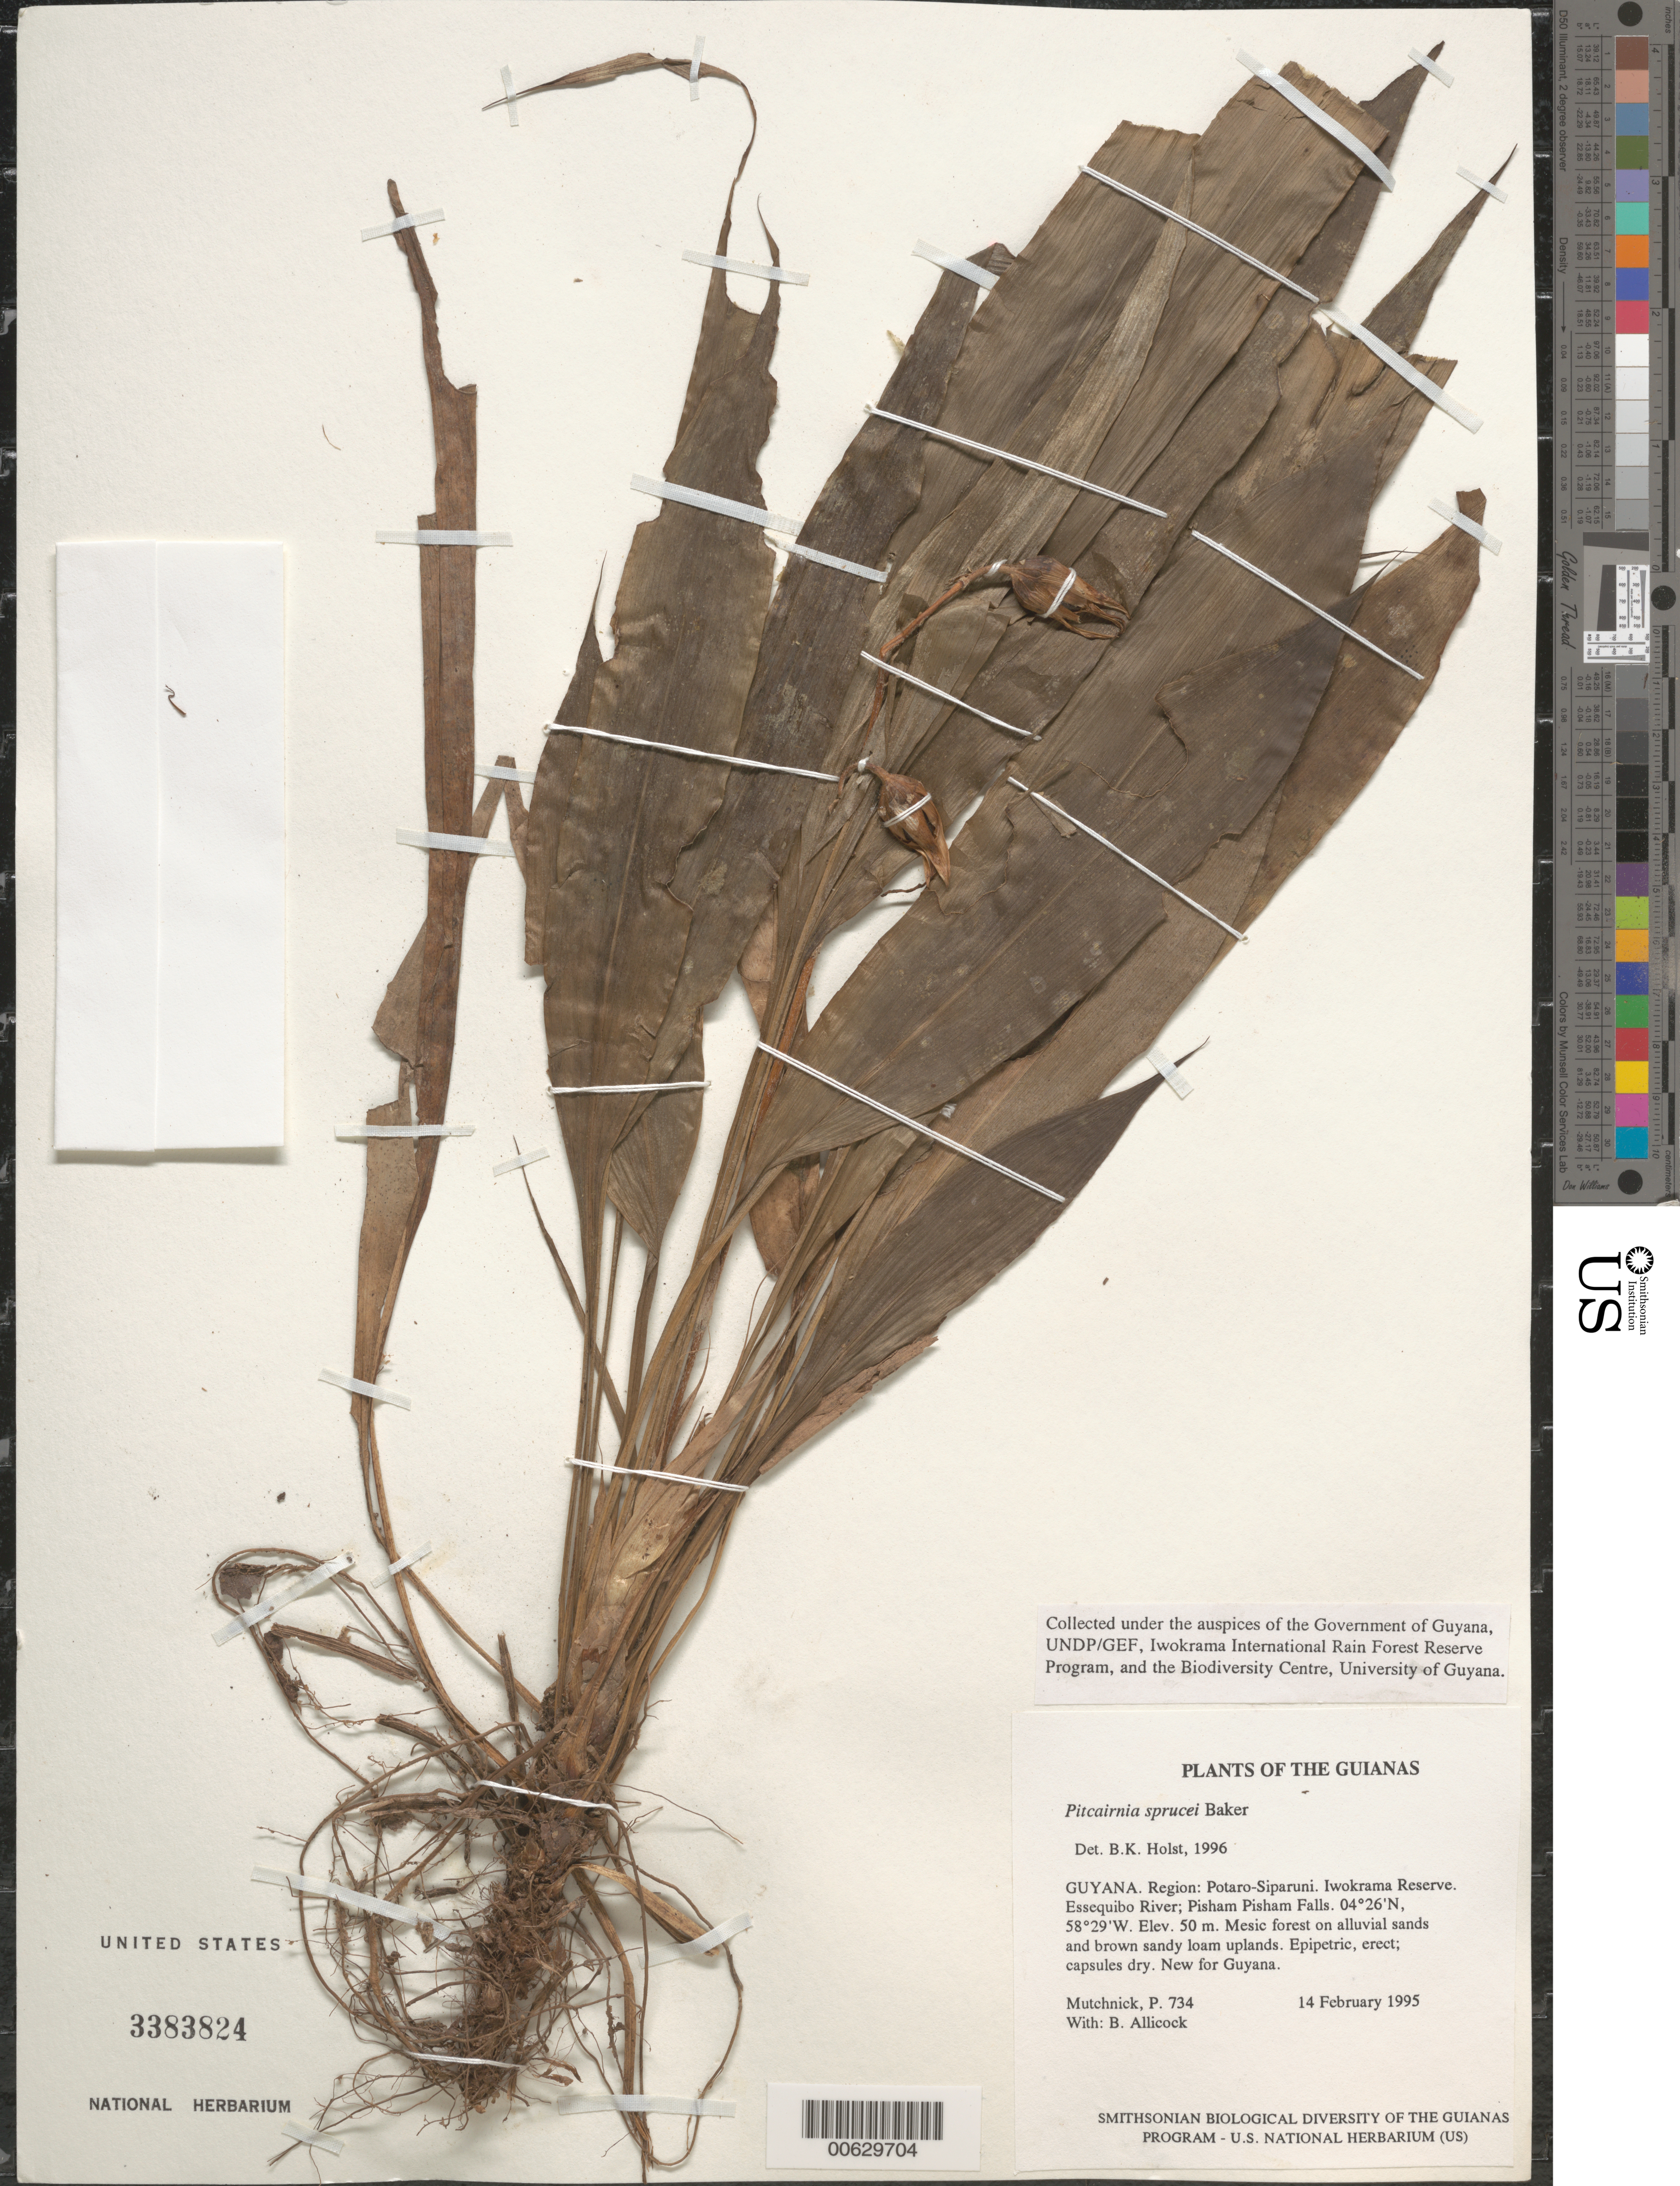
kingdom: Plantae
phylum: Tracheophyta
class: Liliopsida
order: Poales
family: Bromeliaceae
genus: Pitcairnia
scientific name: Pitcairnia sprucei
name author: Baker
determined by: Holst, Bruce K.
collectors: P. Mutchnick & B. Allicock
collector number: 734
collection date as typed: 14 February 1995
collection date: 1995-02-14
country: Guyana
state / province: Potaro-Siparuni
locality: Iwokrama Reserve. Essequibo River; Pisham Pisham Falls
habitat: Mesic forest on alluvial sands and brown sandy loam uplands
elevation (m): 50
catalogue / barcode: US 3383824